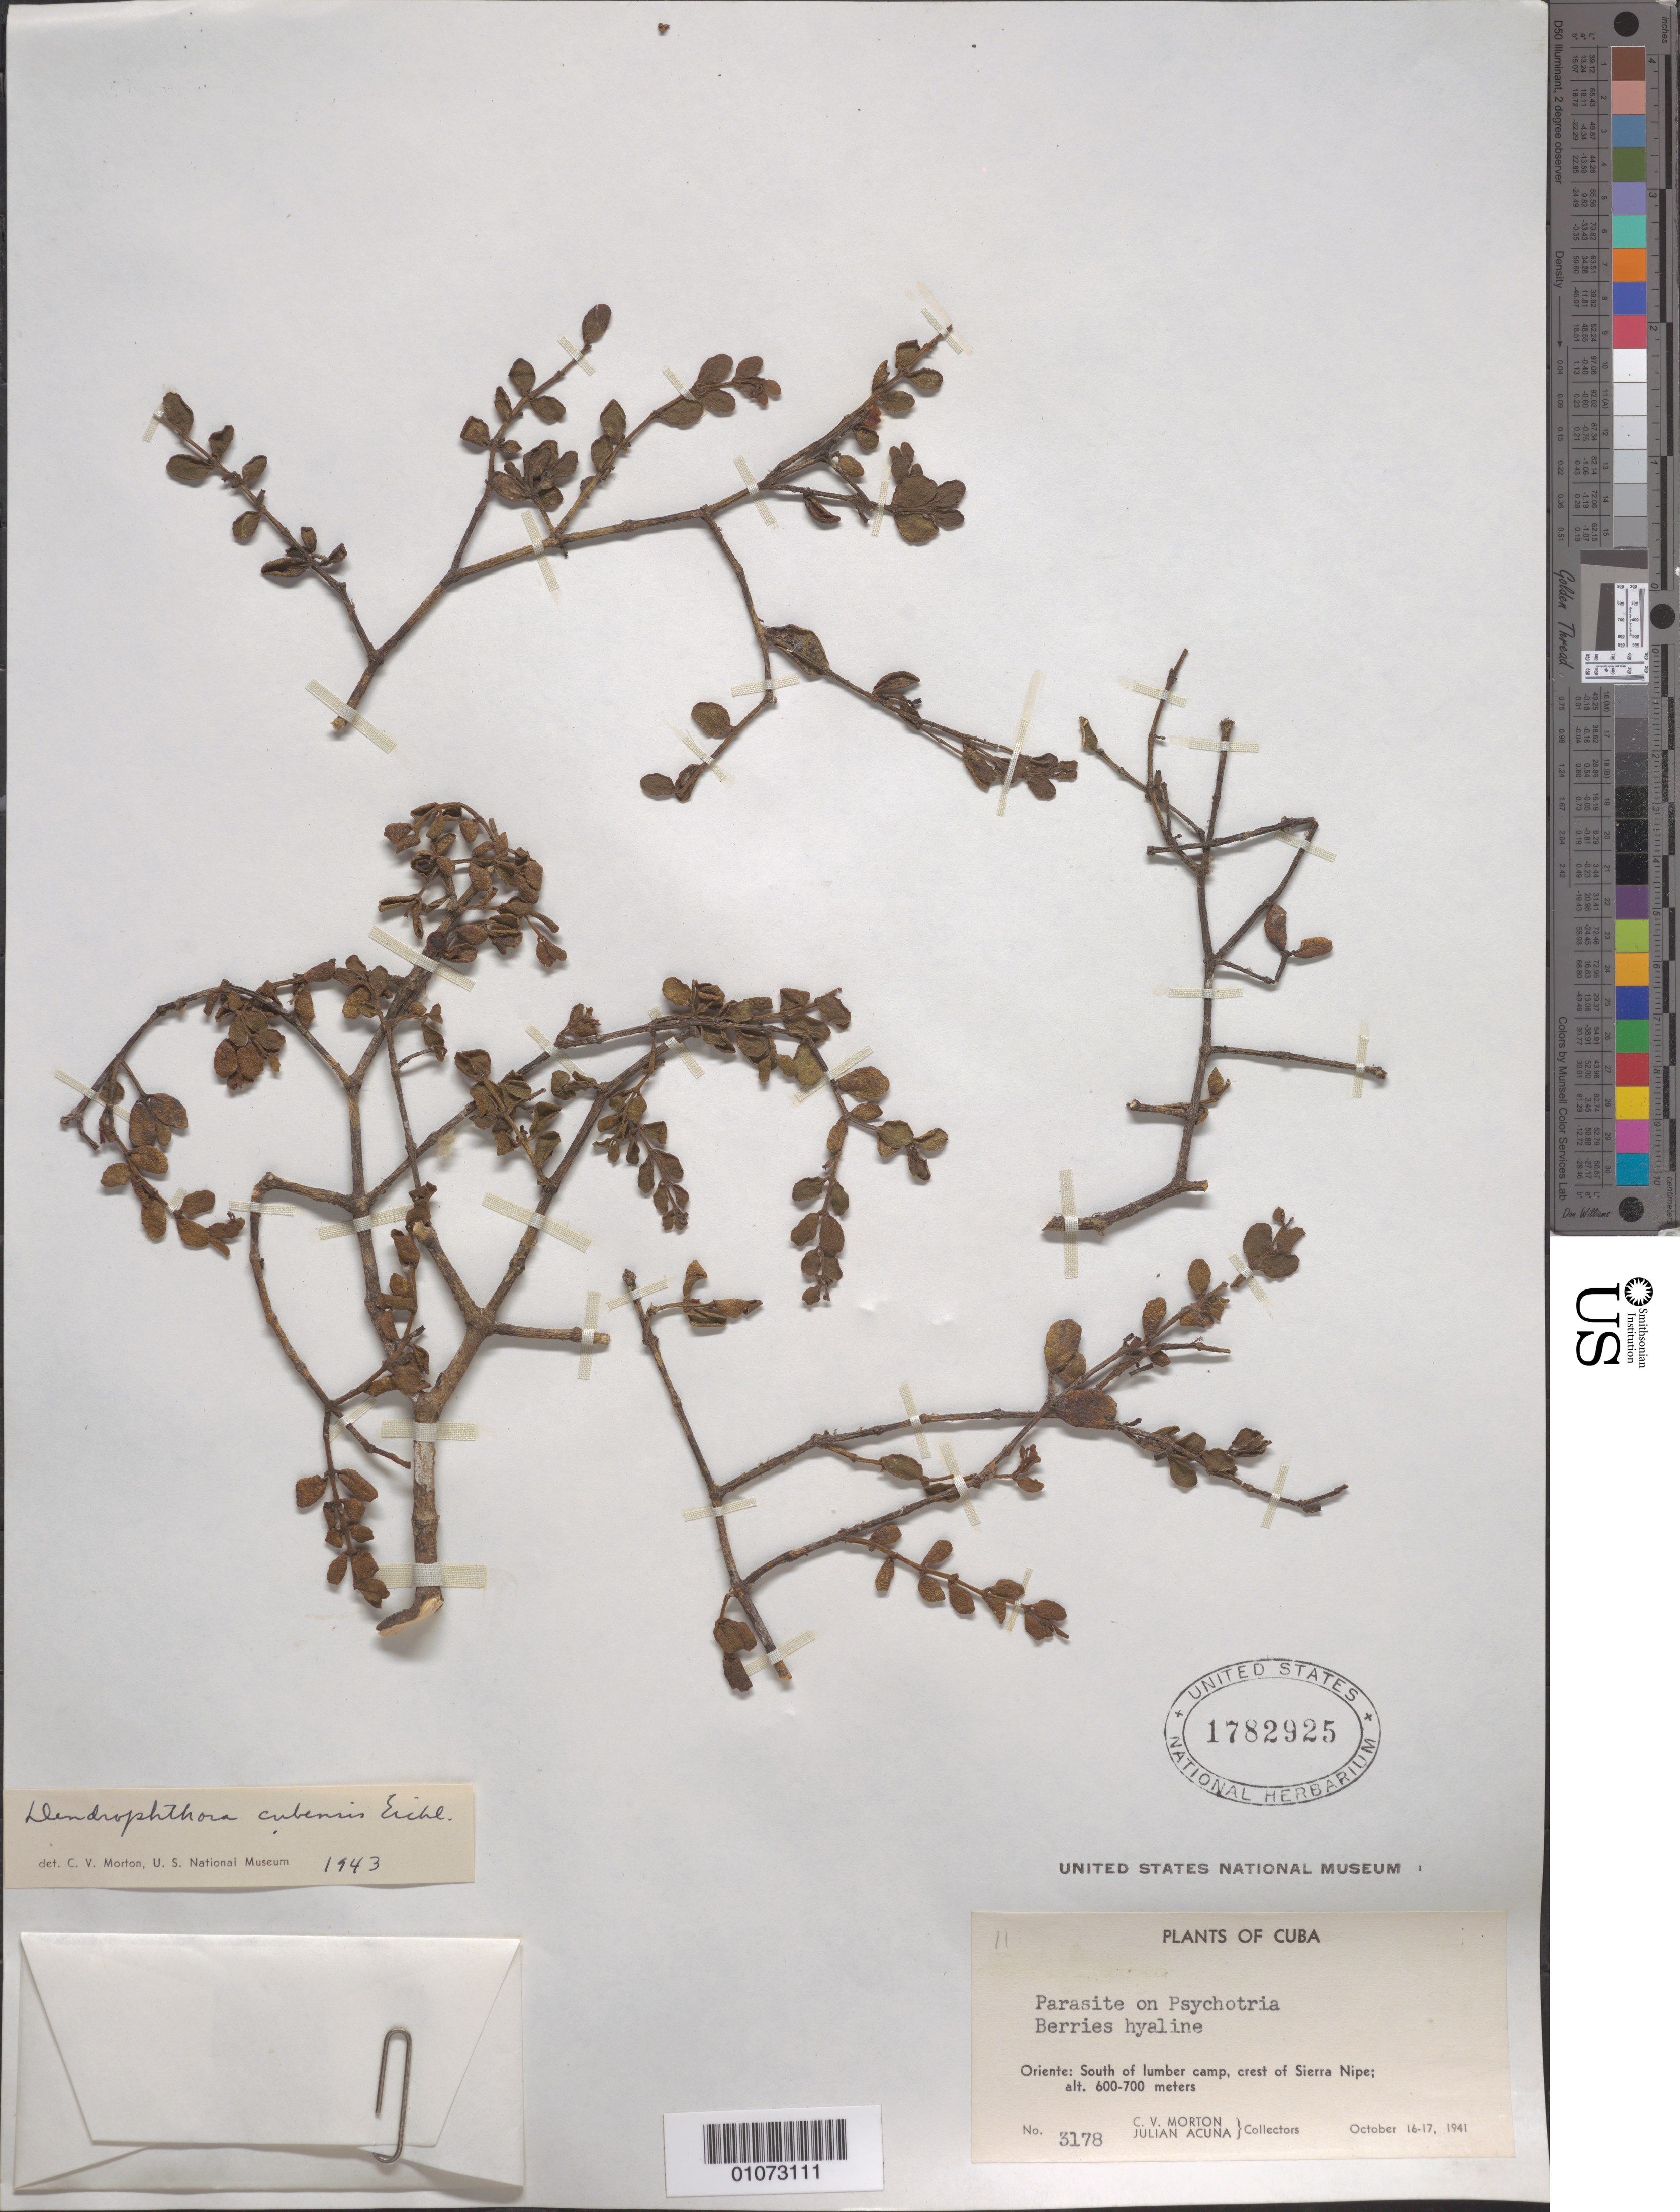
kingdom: Plantae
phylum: Tracheophyta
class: Magnoliopsida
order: Santalales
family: Viscaceae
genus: Dendrophthora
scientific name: Dendrophthora cubensis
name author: Eichler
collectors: C. V. Morton & J. Acuña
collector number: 3178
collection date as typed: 16 Oct 1941 to 17 Oct 1941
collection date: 1941-10-16/1941-10-17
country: Cuba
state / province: Holguín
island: Cuba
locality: S of lumber camp, crest of Sierra Nipe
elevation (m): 600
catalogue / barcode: US 1782925